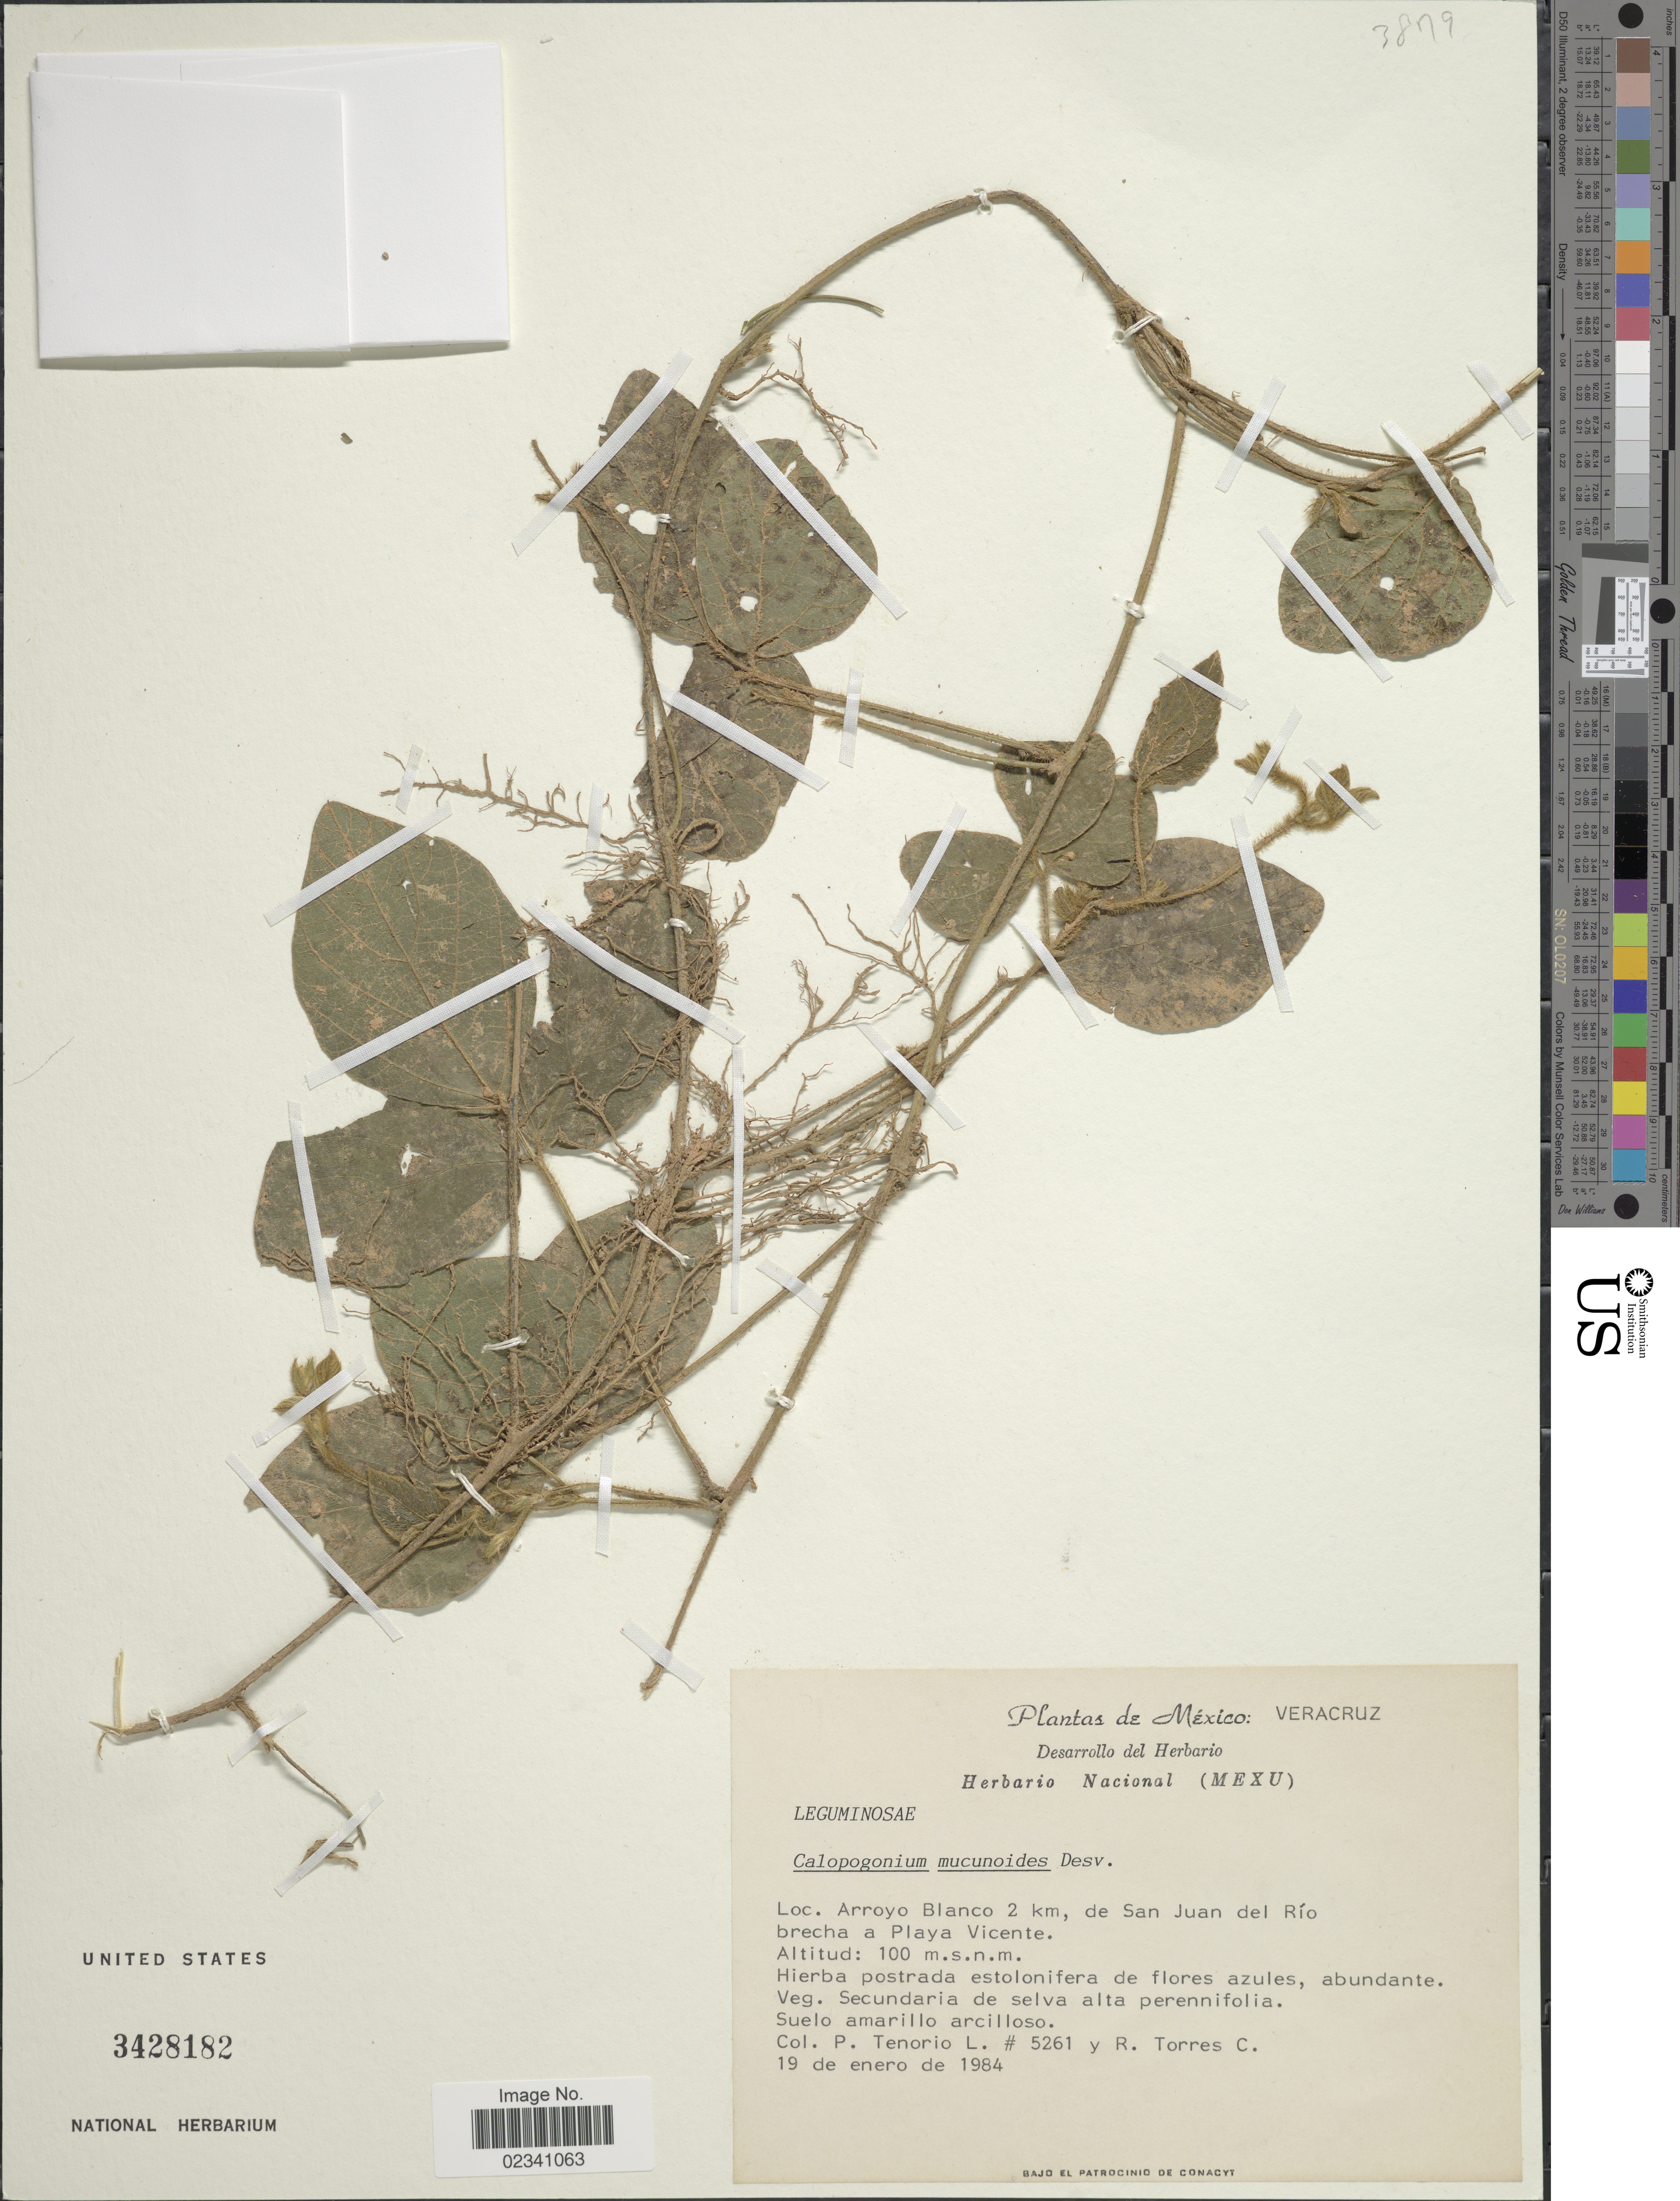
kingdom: Plantae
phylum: Tracheophyta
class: Magnoliopsida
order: Fabales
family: Fabaceae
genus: Calopogonium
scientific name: Calopogonium mucunoides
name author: Desv.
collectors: P. Tenorio L. & R. Torres C.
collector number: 5261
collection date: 1984-01-19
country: Mexico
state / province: Veracruz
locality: Veracruz, Arroyo Blanco 2 km, de San Juan del Rio brecha a Playa Vicente.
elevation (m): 100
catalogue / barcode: US 3428182